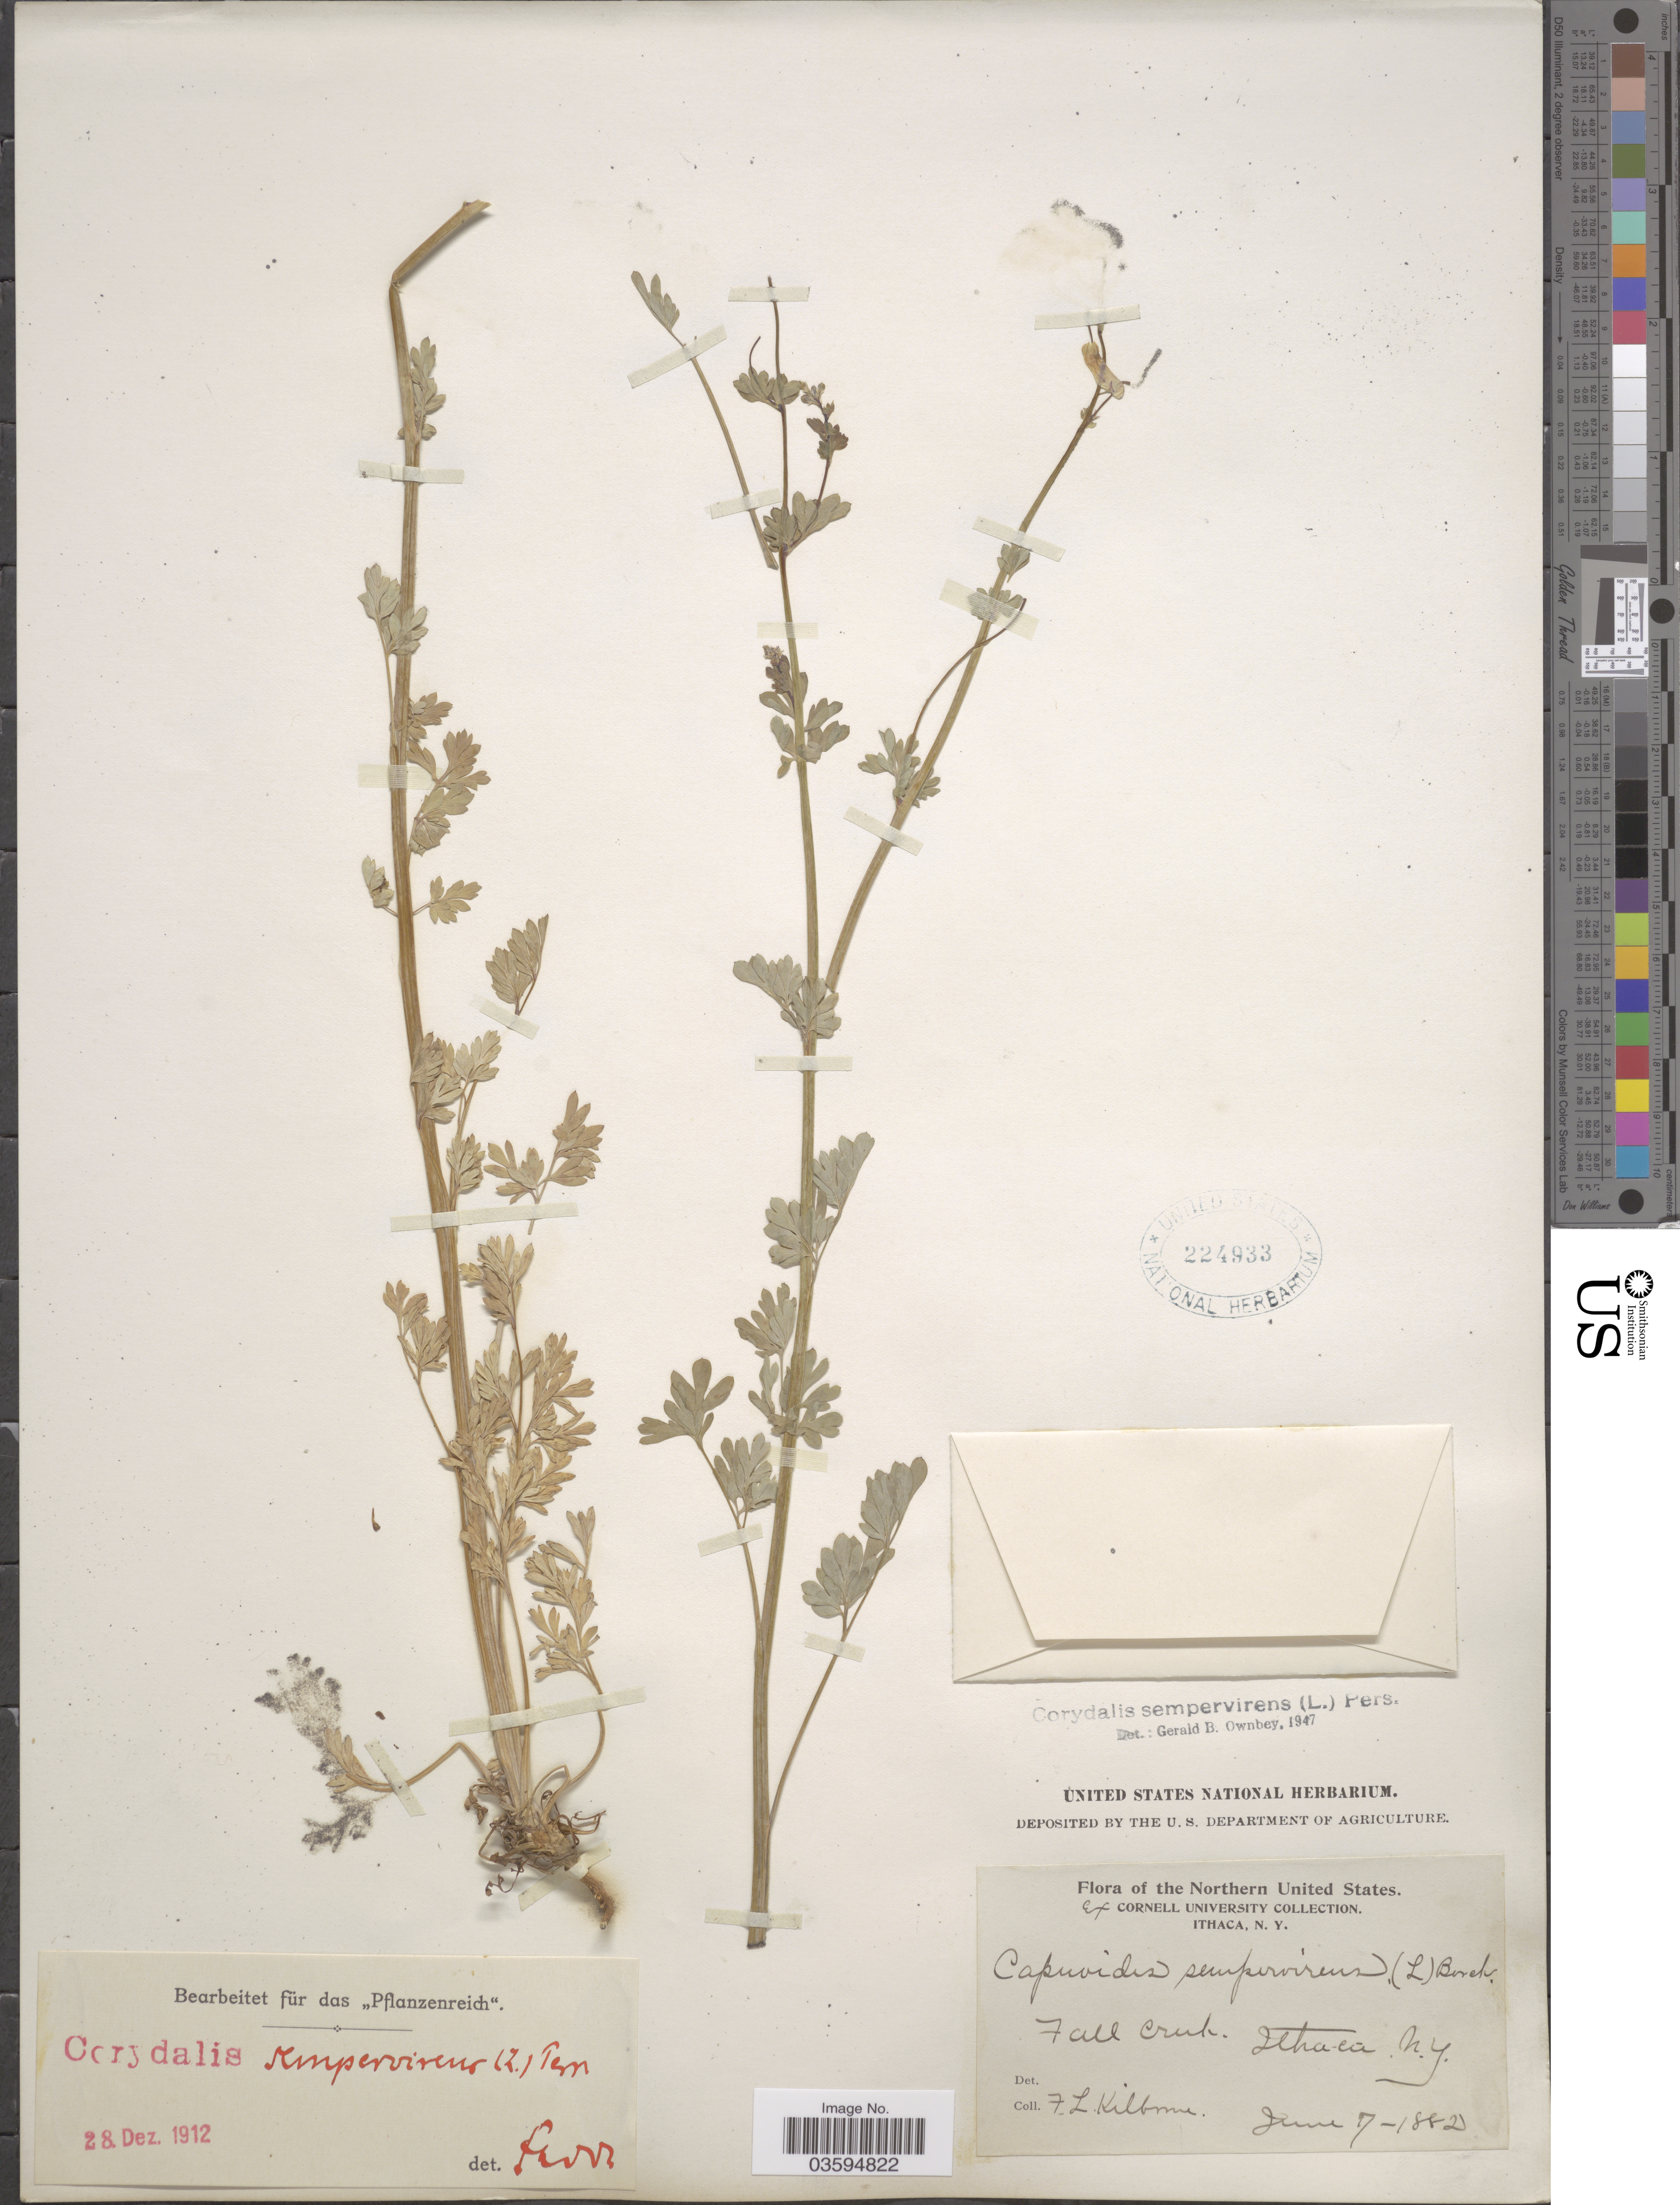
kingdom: Plantae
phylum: Tracheophyta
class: Magnoliopsida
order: Ranunculales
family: Papaveraceae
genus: Capnoides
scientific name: Capnoides sempervirens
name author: (L.) Borkh.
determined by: Strong, M. T., (US), Smithsonian Institution - National Museum of Natural History (UNITED STATES)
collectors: F. L. Kilborne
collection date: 1882-06-07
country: United States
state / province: New York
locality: Northern United States. Fall Creek. Ithaca.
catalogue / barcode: US 224933